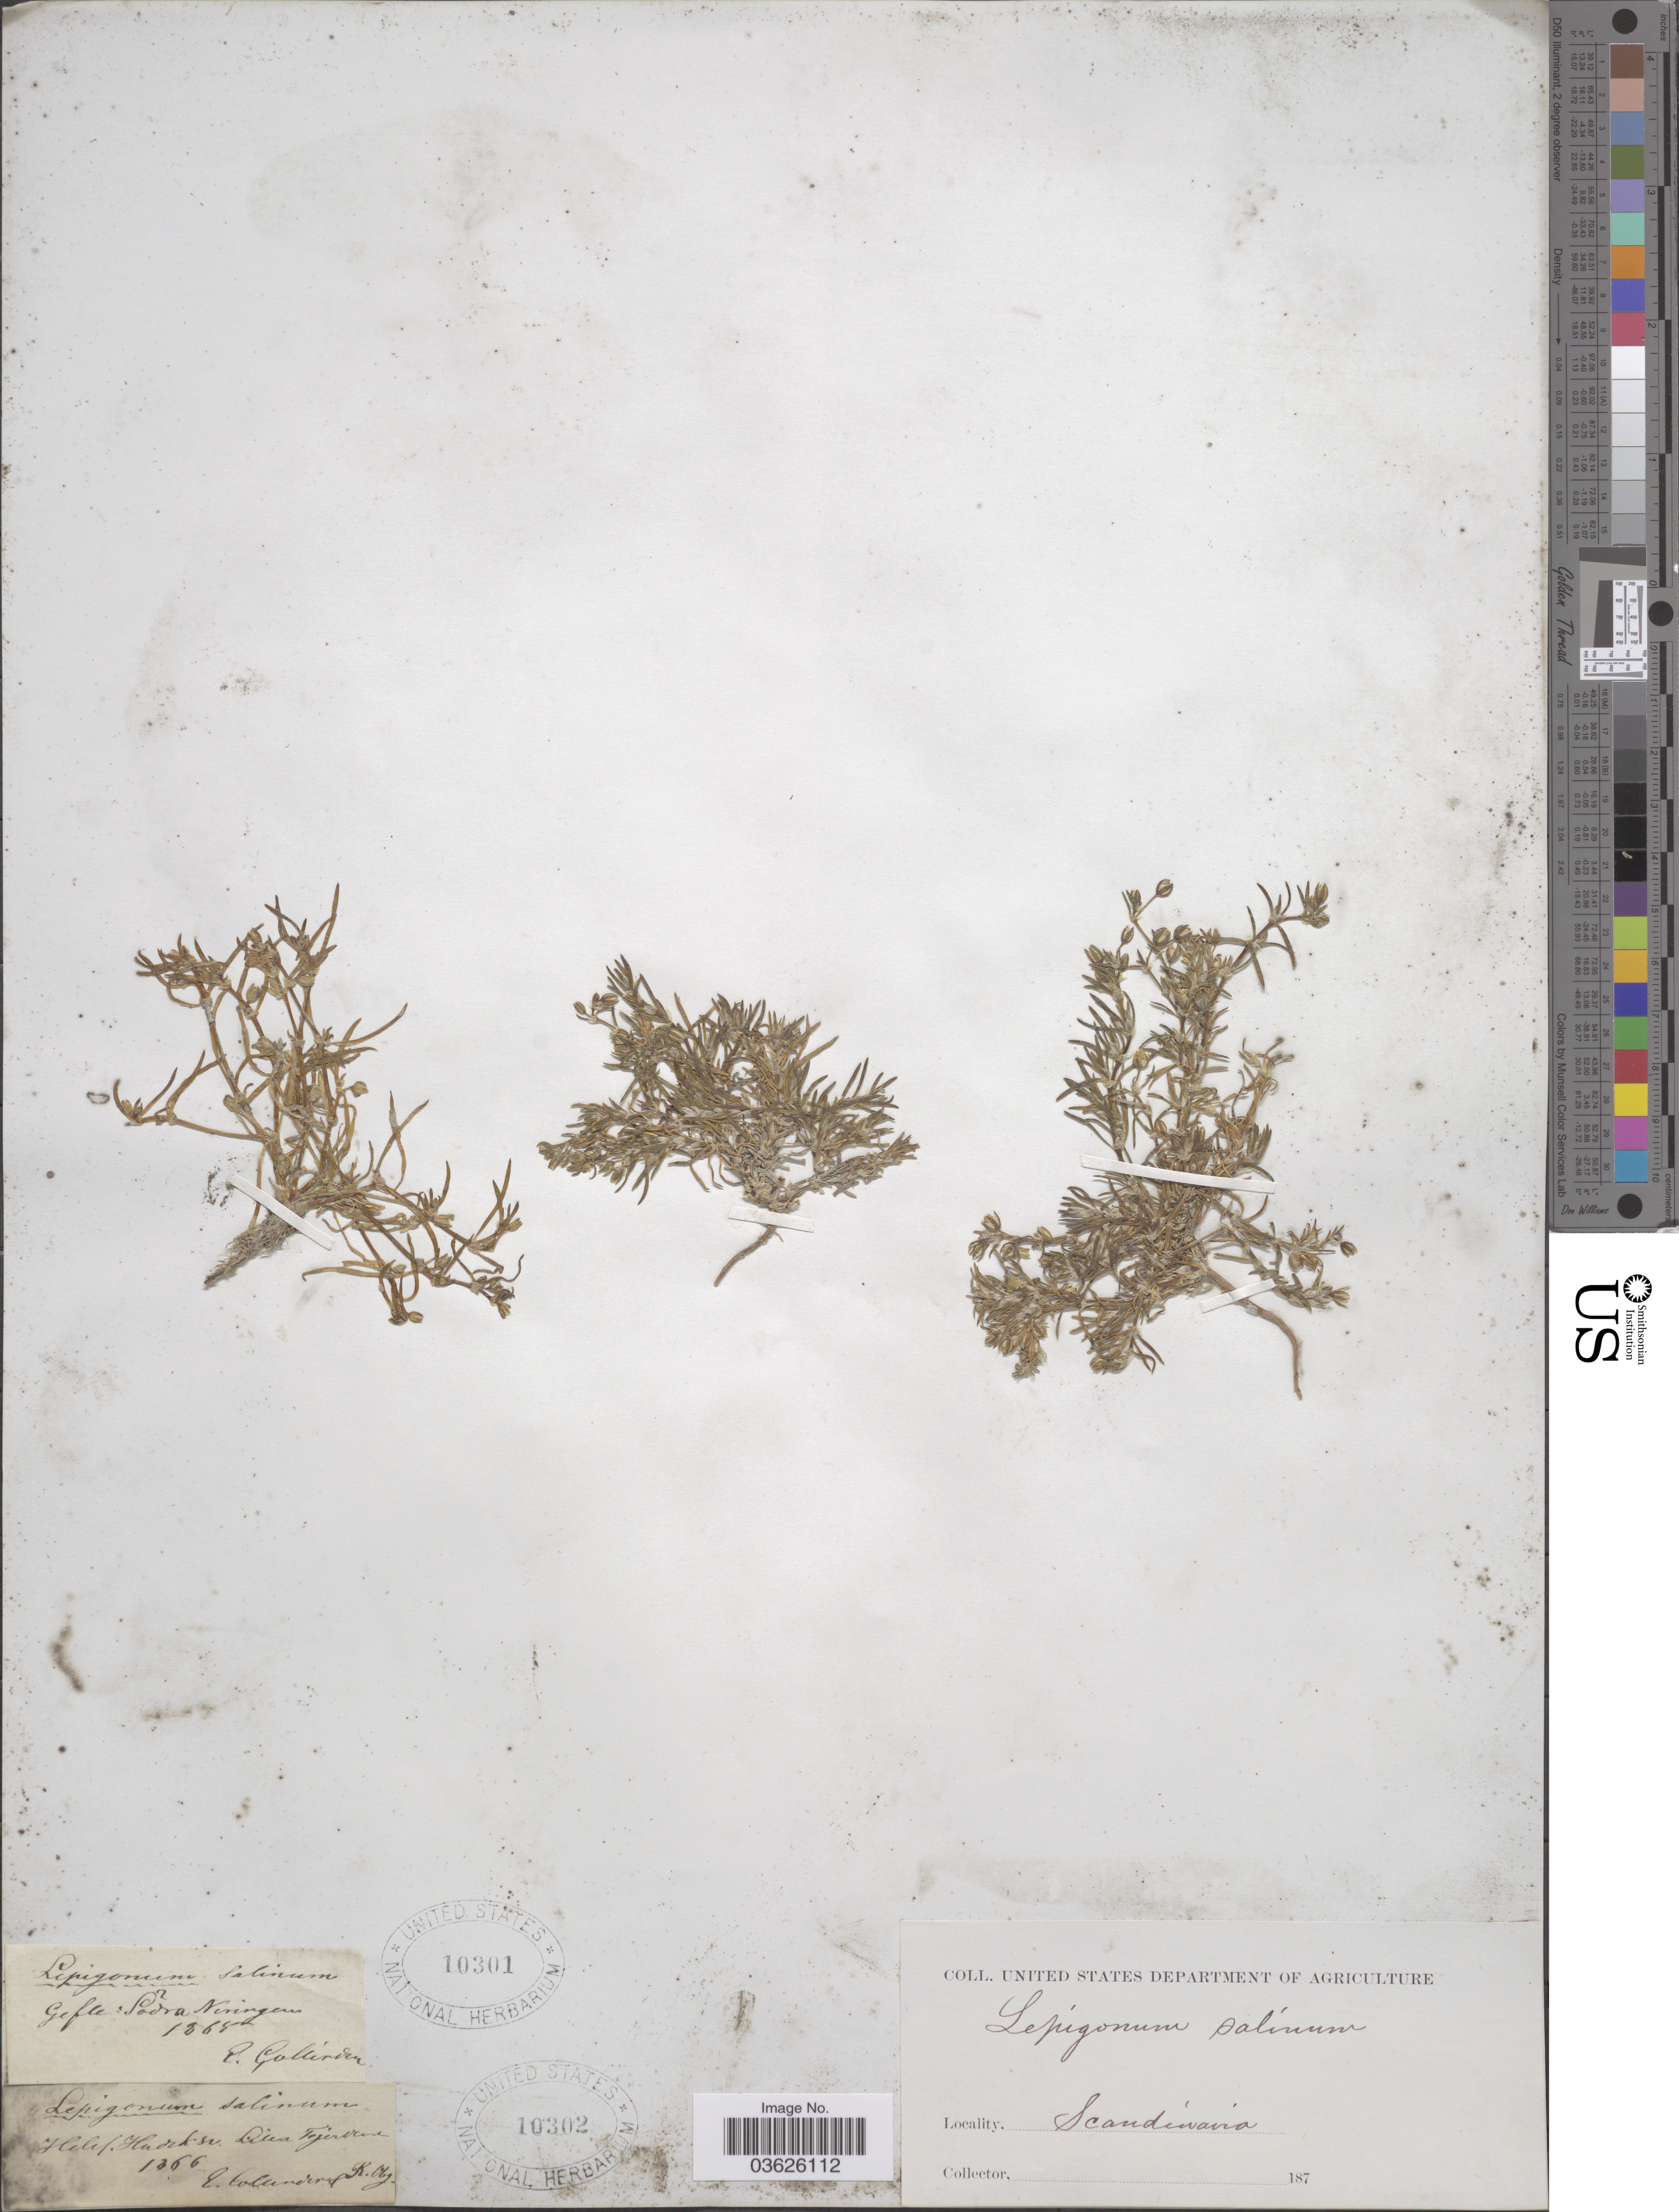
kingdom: Plantae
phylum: Tracheophyta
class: Magnoliopsida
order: Caryophyllales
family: Caryophyllaceae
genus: Tissa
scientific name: Tissa salina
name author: (J. Presl & C. Presl) Britton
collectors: E. Collinder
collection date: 1865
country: Sweden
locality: Gefle: Södra Näringen. Scandinavia.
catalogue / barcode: US 10301